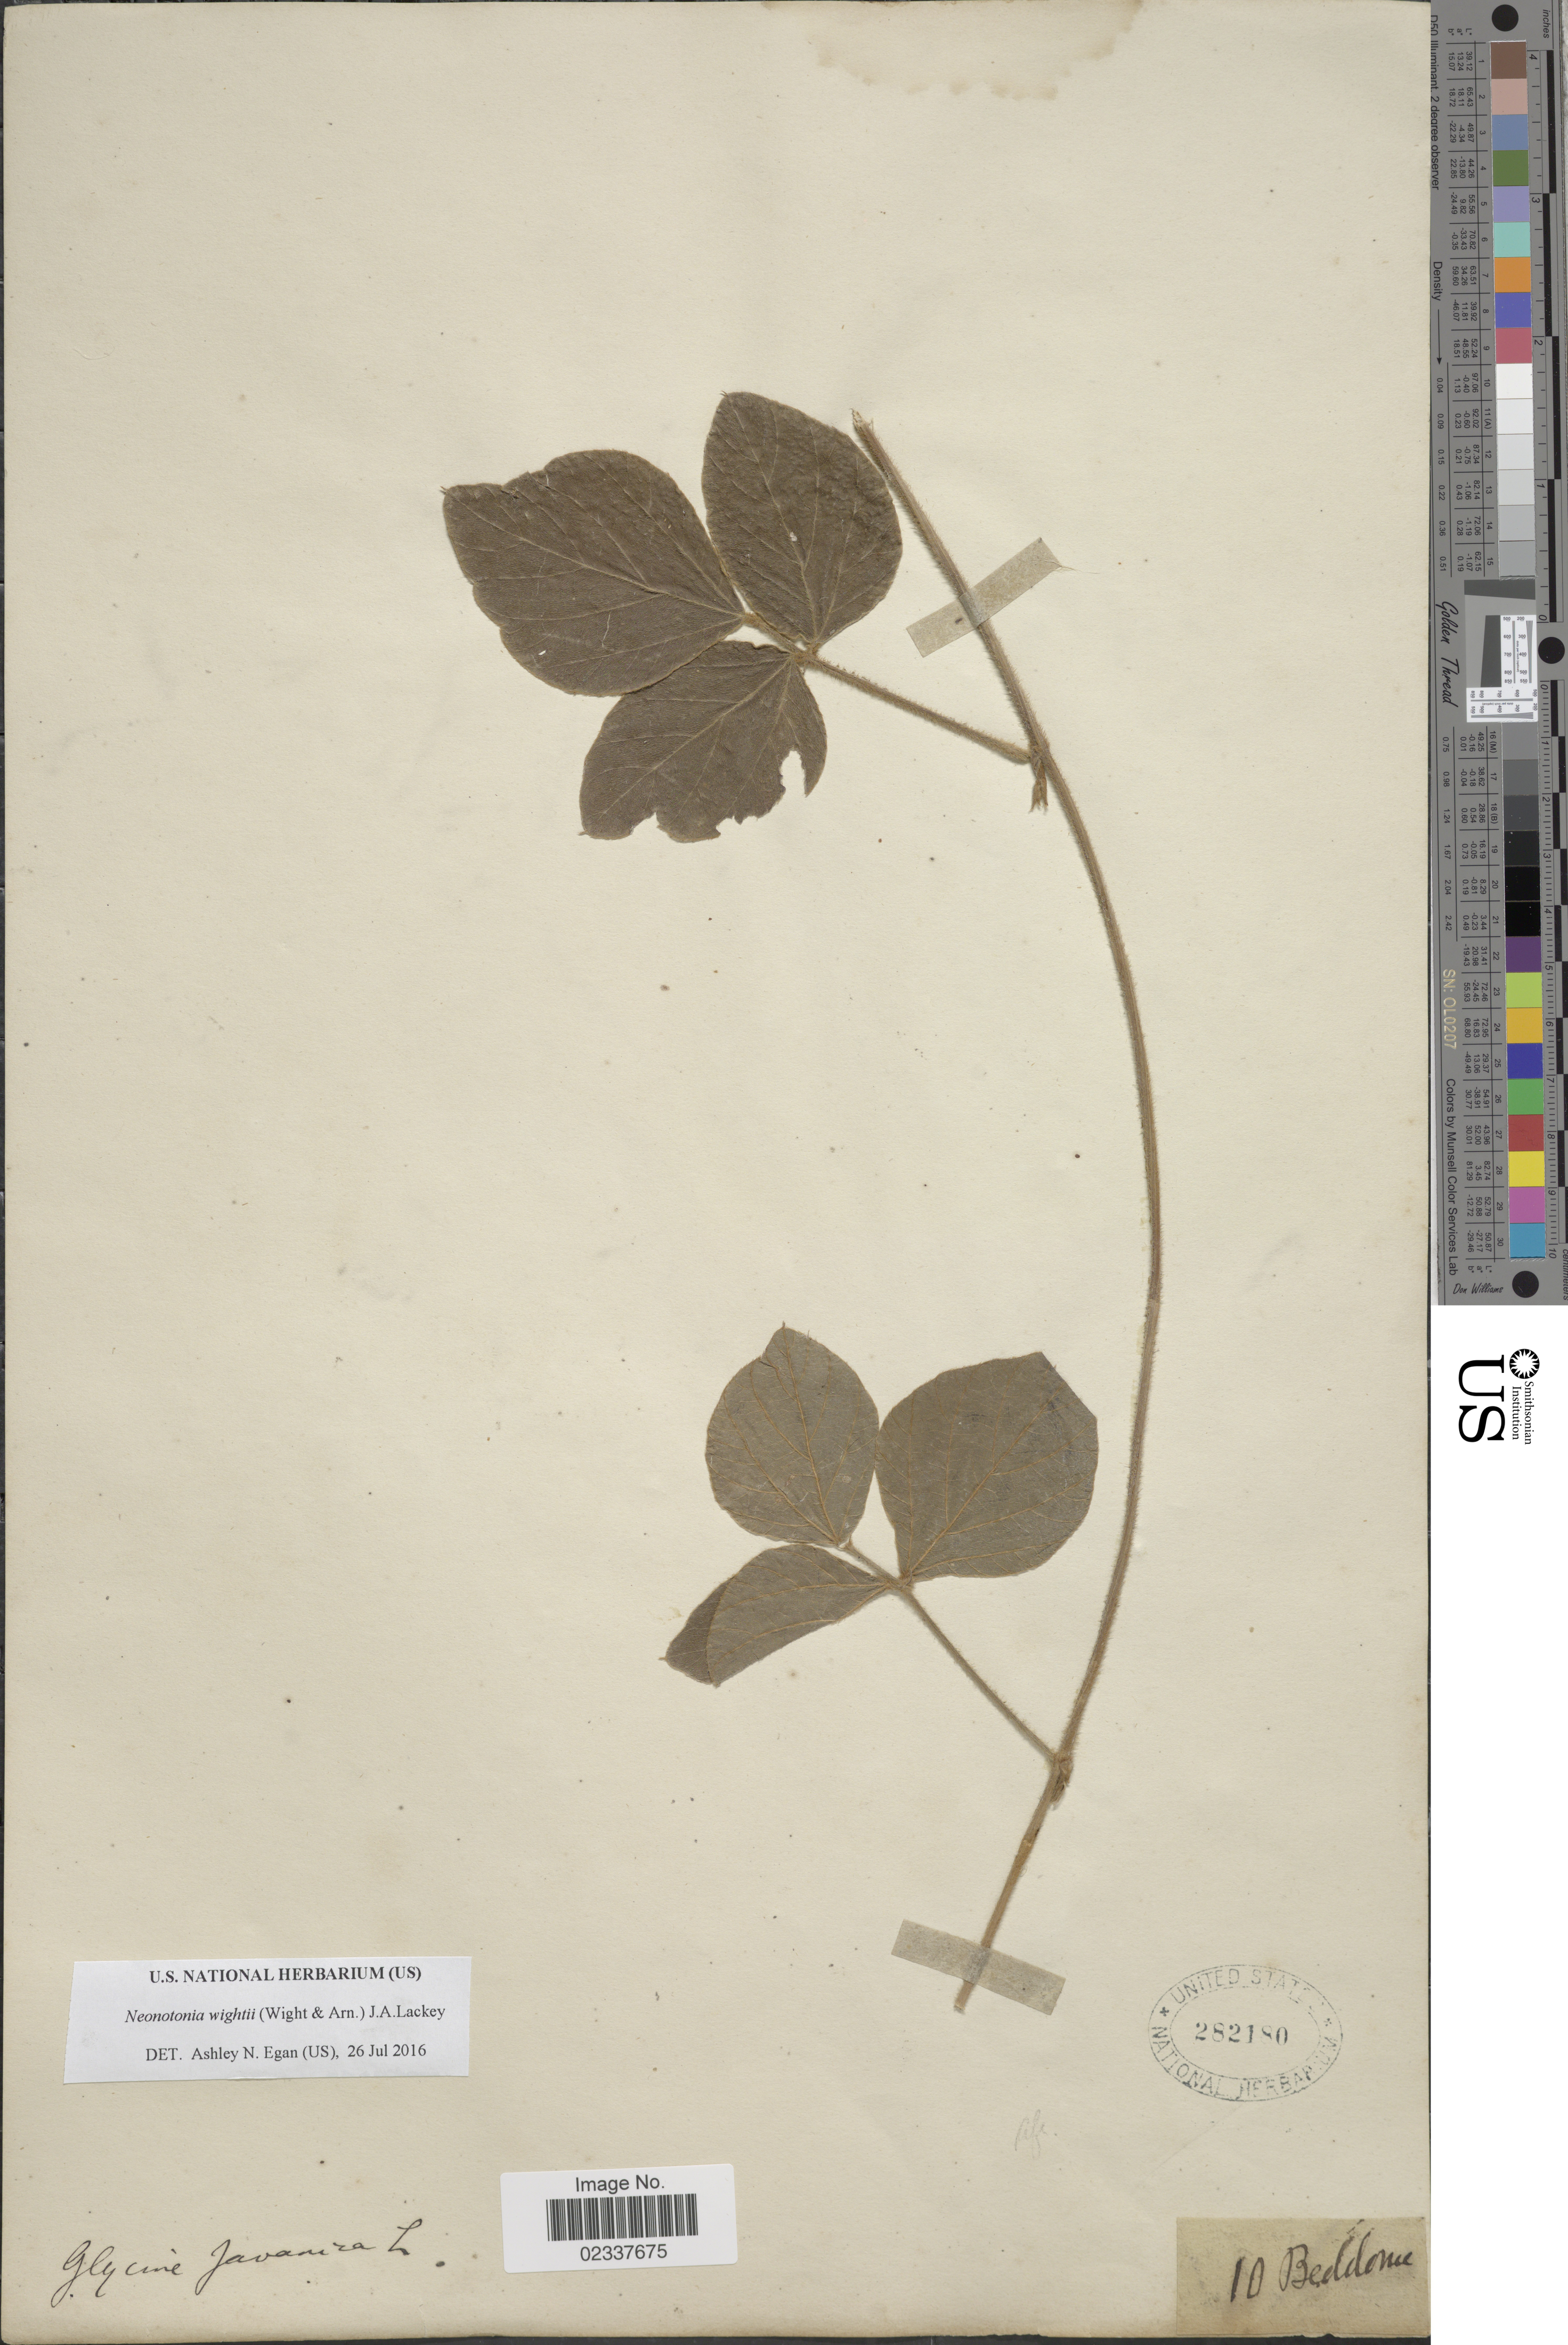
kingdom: Plantae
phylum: Tracheophyta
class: Magnoliopsida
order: Fabales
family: Fabaceae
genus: Neonotonia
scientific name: Neonotonia wightii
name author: (Arn.) J.A. Lackey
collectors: R. H. Beddome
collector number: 10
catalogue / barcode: US 282180